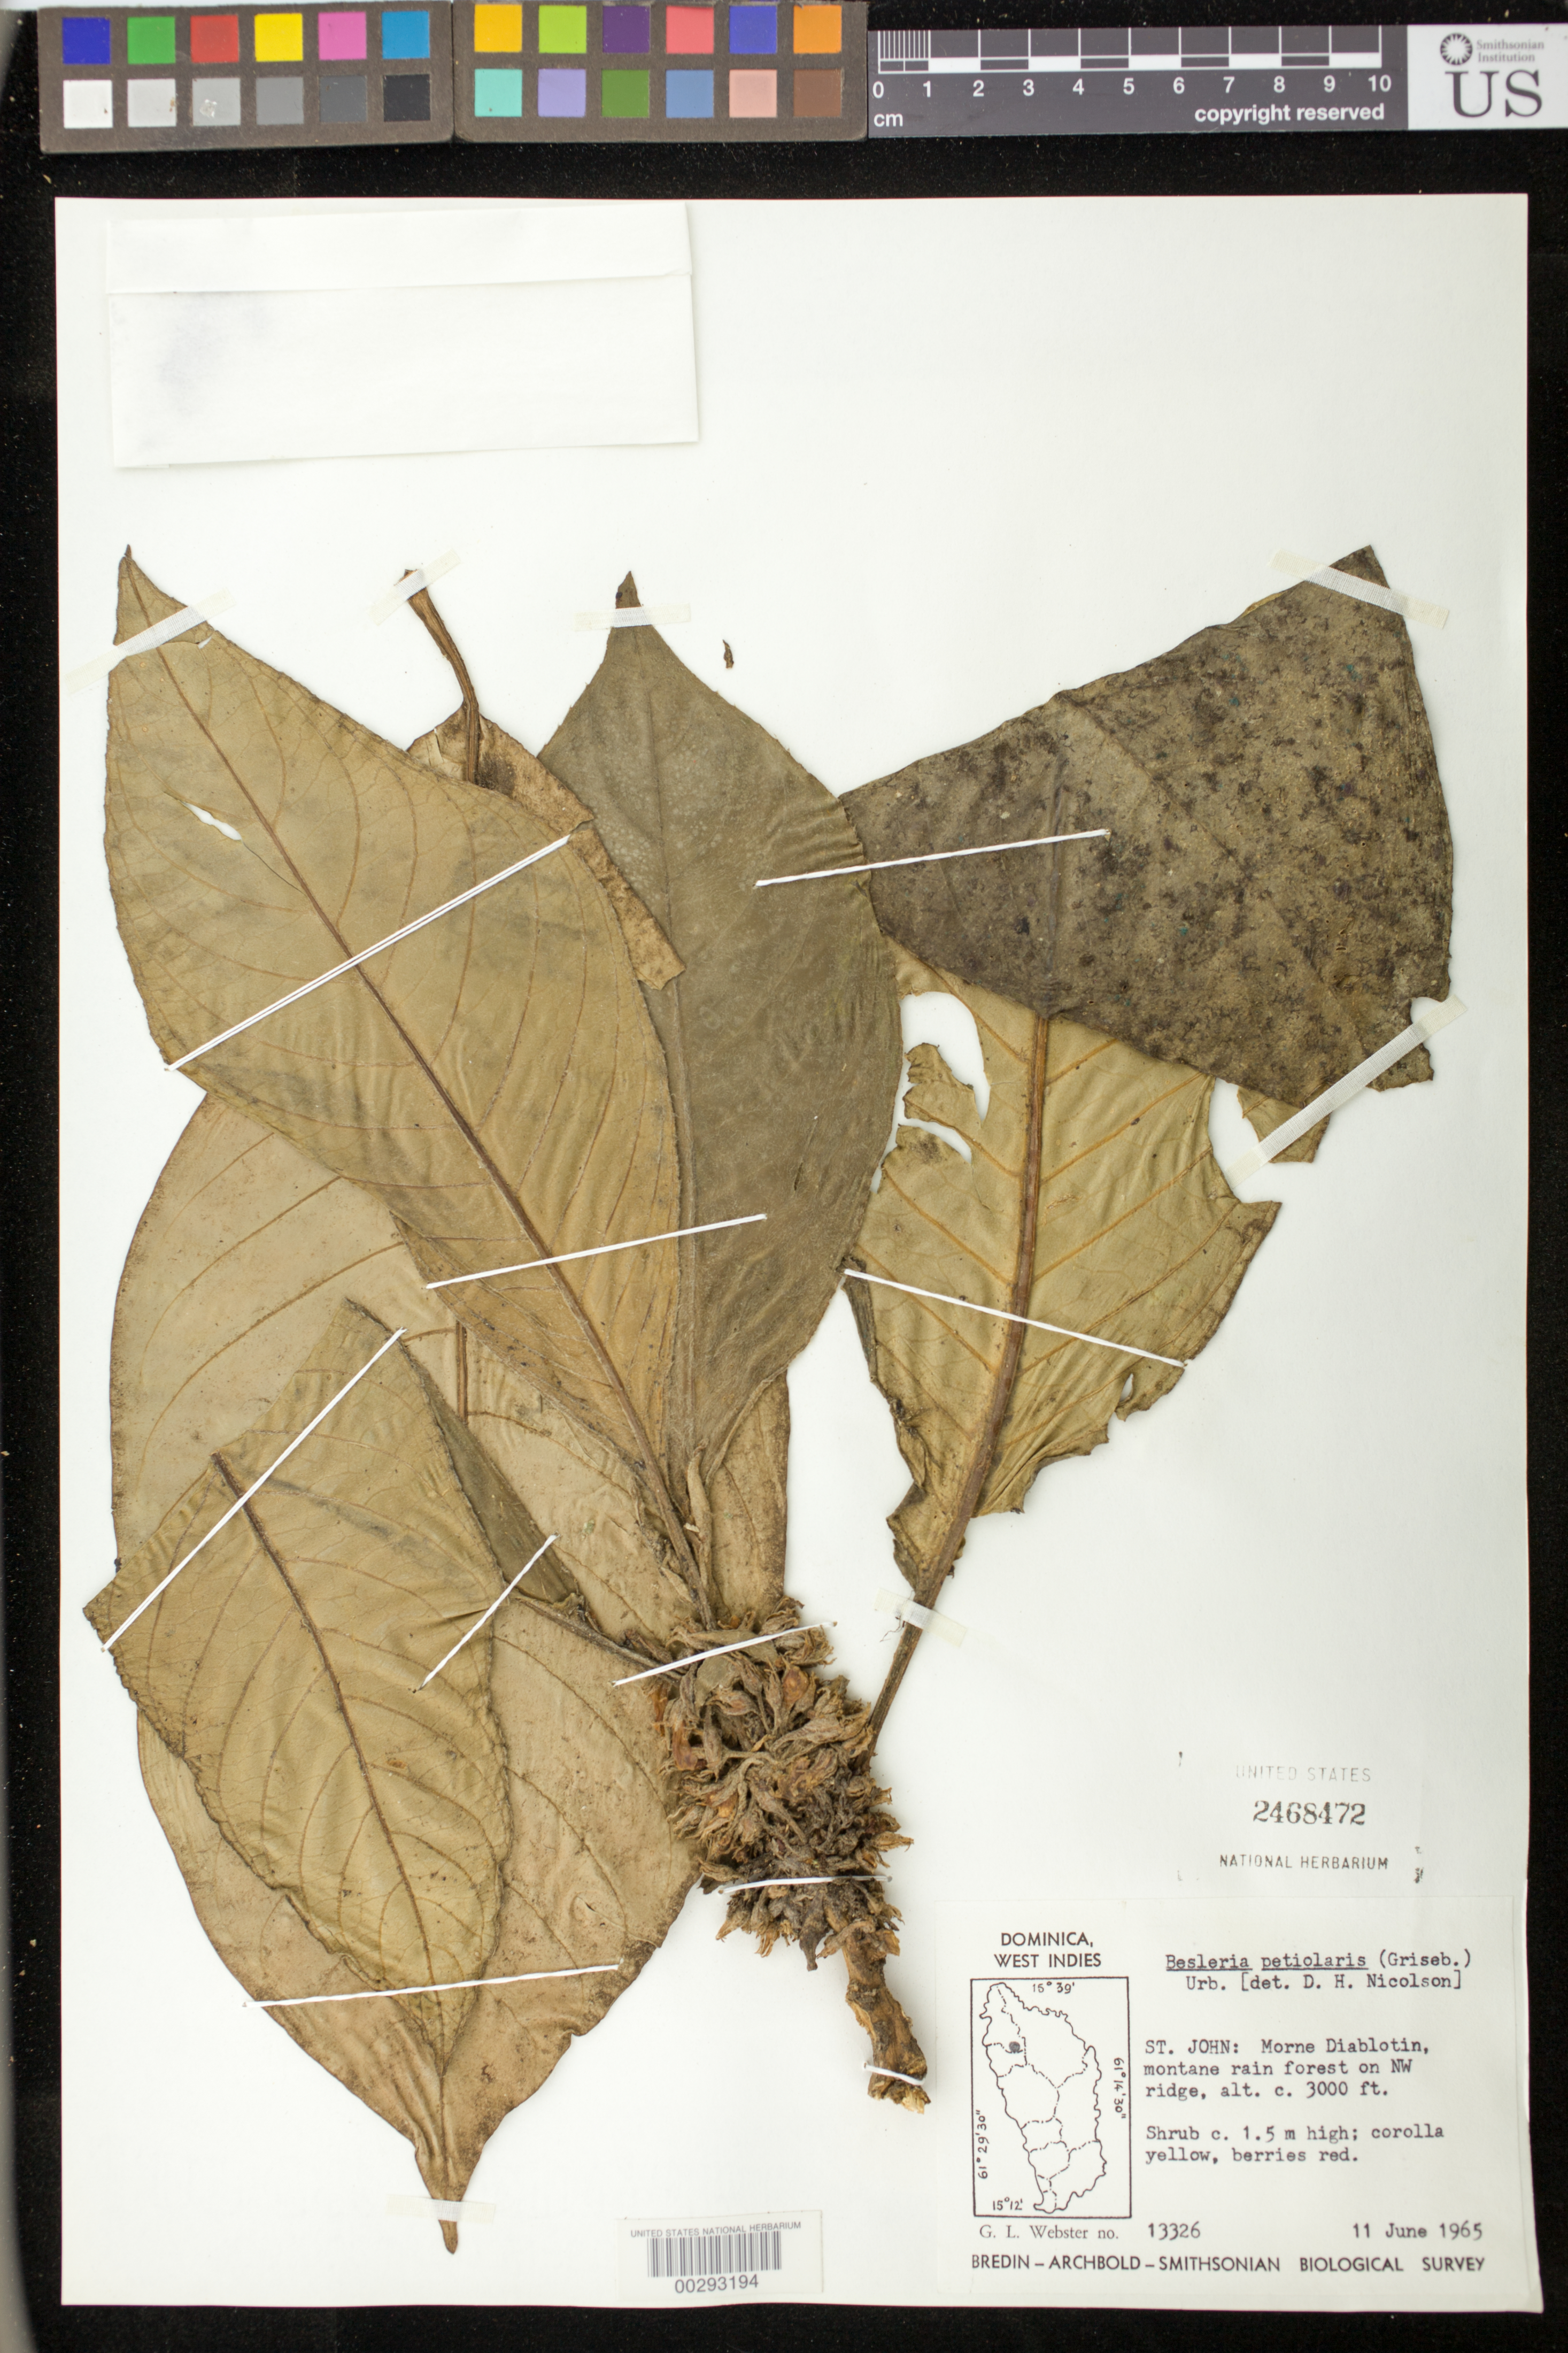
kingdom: Plantae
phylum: Tracheophyta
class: Magnoliopsida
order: Lamiales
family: Gesneriaceae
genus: Besleria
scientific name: Besleria petiolaris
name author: (Griseb.) Urb.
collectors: G. L. Webster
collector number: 13326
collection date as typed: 11 Jun 1965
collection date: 1965-06-11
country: Dominica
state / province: St. John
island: Dominica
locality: Morne Diablotin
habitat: Montane rainforest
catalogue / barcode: US 2468472